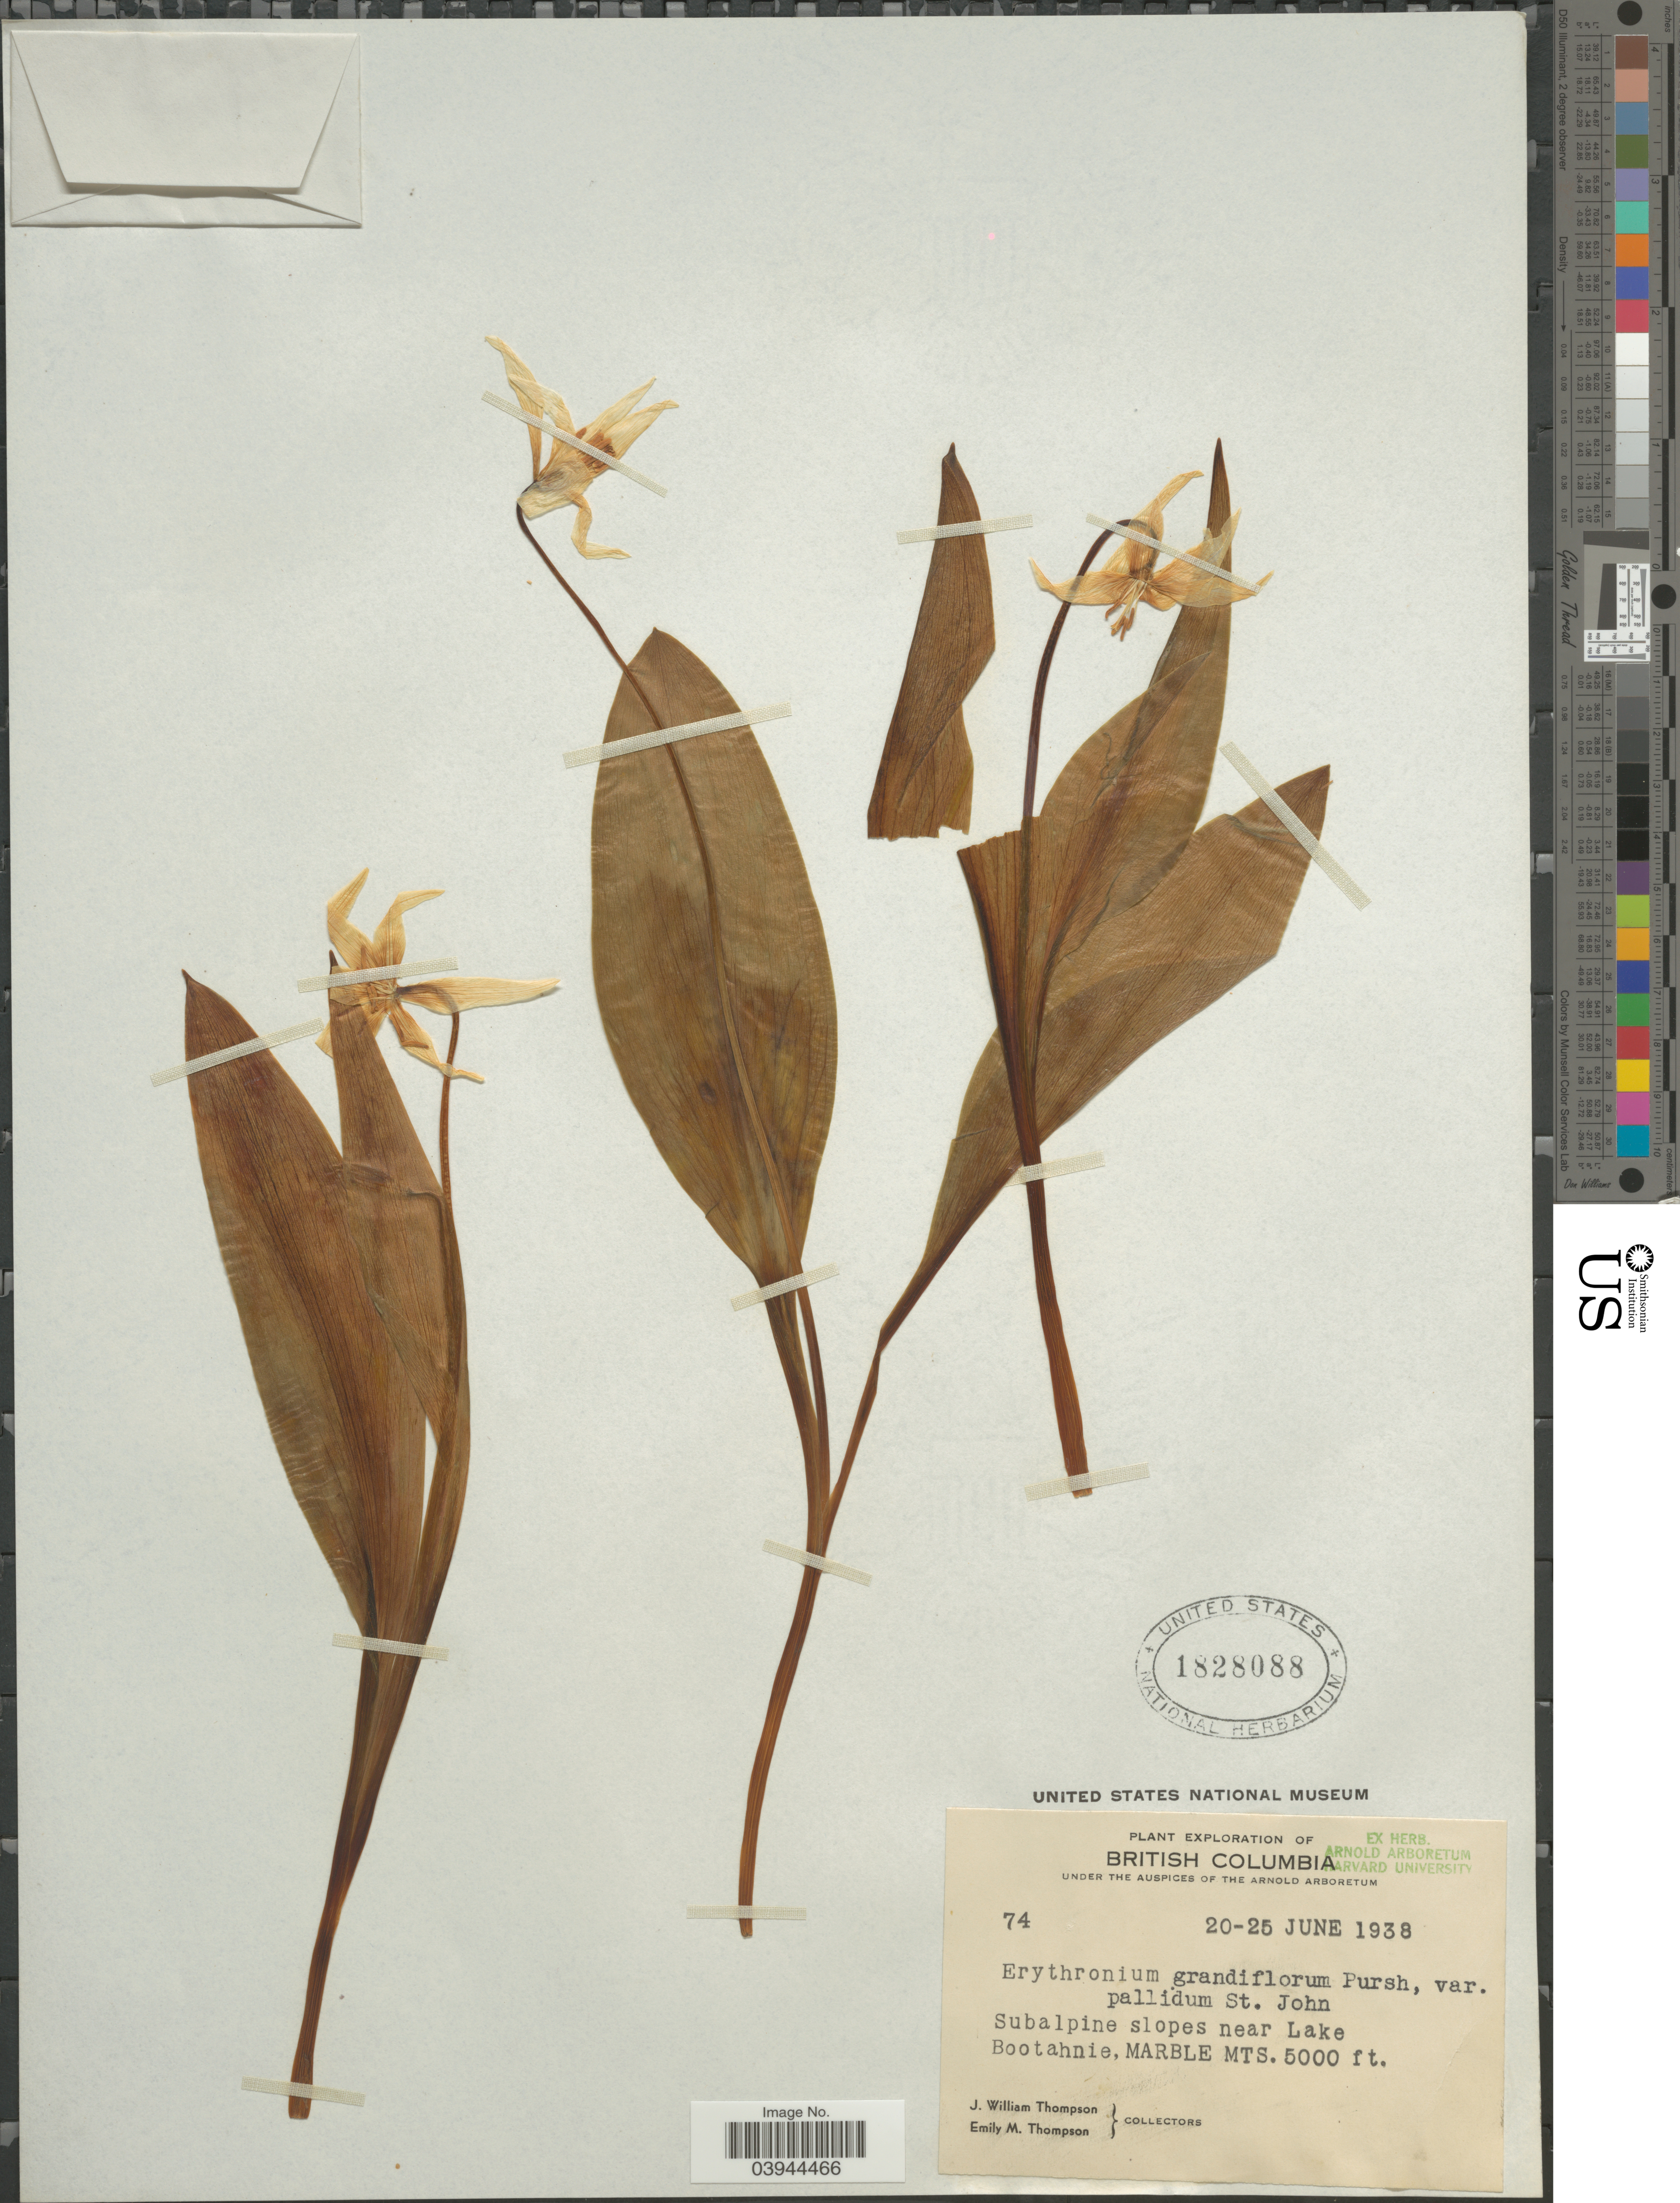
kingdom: Plantae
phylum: Tracheophyta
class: Liliopsida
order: Liliales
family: Liliaceae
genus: Erythronium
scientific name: Erythronium grandiflorum var. pallidum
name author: H. St. John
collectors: J. W. Thompson & E. M. Thompson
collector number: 74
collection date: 1938-06-20/1938-06-25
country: Canada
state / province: British Columbia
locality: Subalpine slopes near Lake Bootahnie, Marble Mts.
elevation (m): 1524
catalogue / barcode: US 1828088